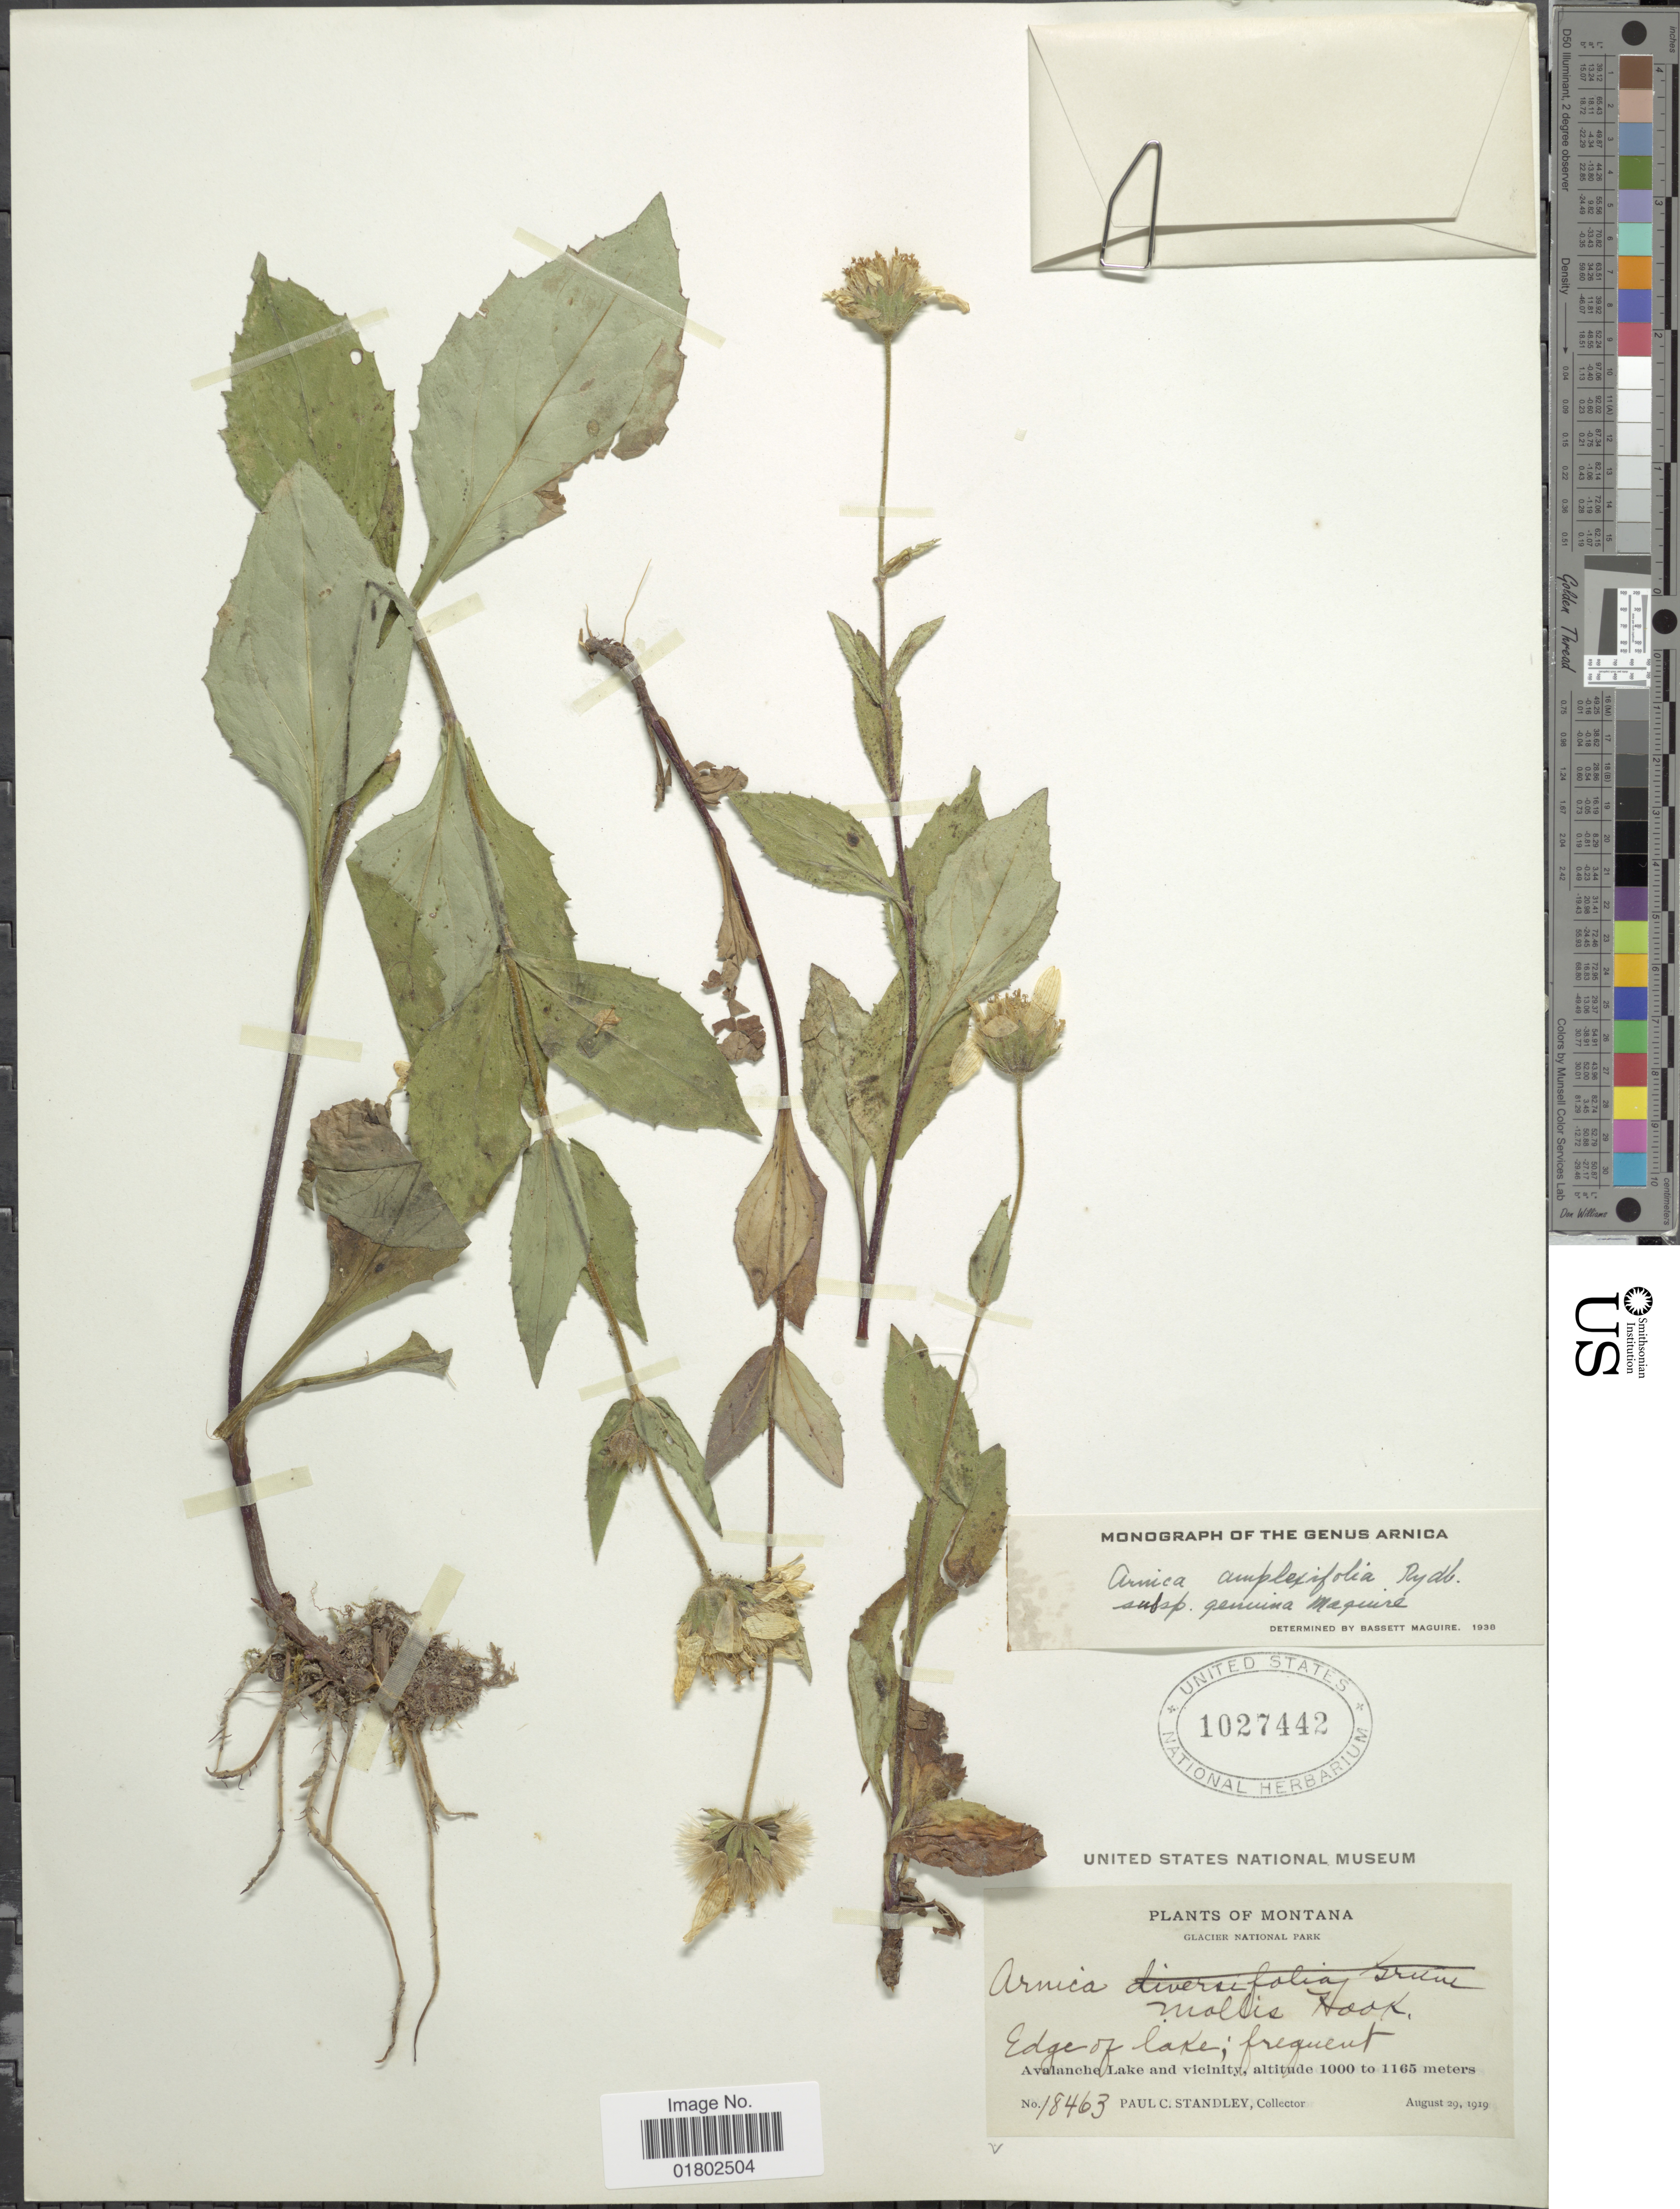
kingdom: Plantae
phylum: Tracheophyta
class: Magnoliopsida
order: Asterales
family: Asteraceae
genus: Arnica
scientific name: Arnica amplexifolia subsp. genuina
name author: Maguire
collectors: P. C. Standley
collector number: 18463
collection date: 1919-08-29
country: United States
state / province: Montana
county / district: Flathead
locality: Glacier National Park, Edge of Lake, Avalanche Lake and vicinity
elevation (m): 1000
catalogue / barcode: US 1027442